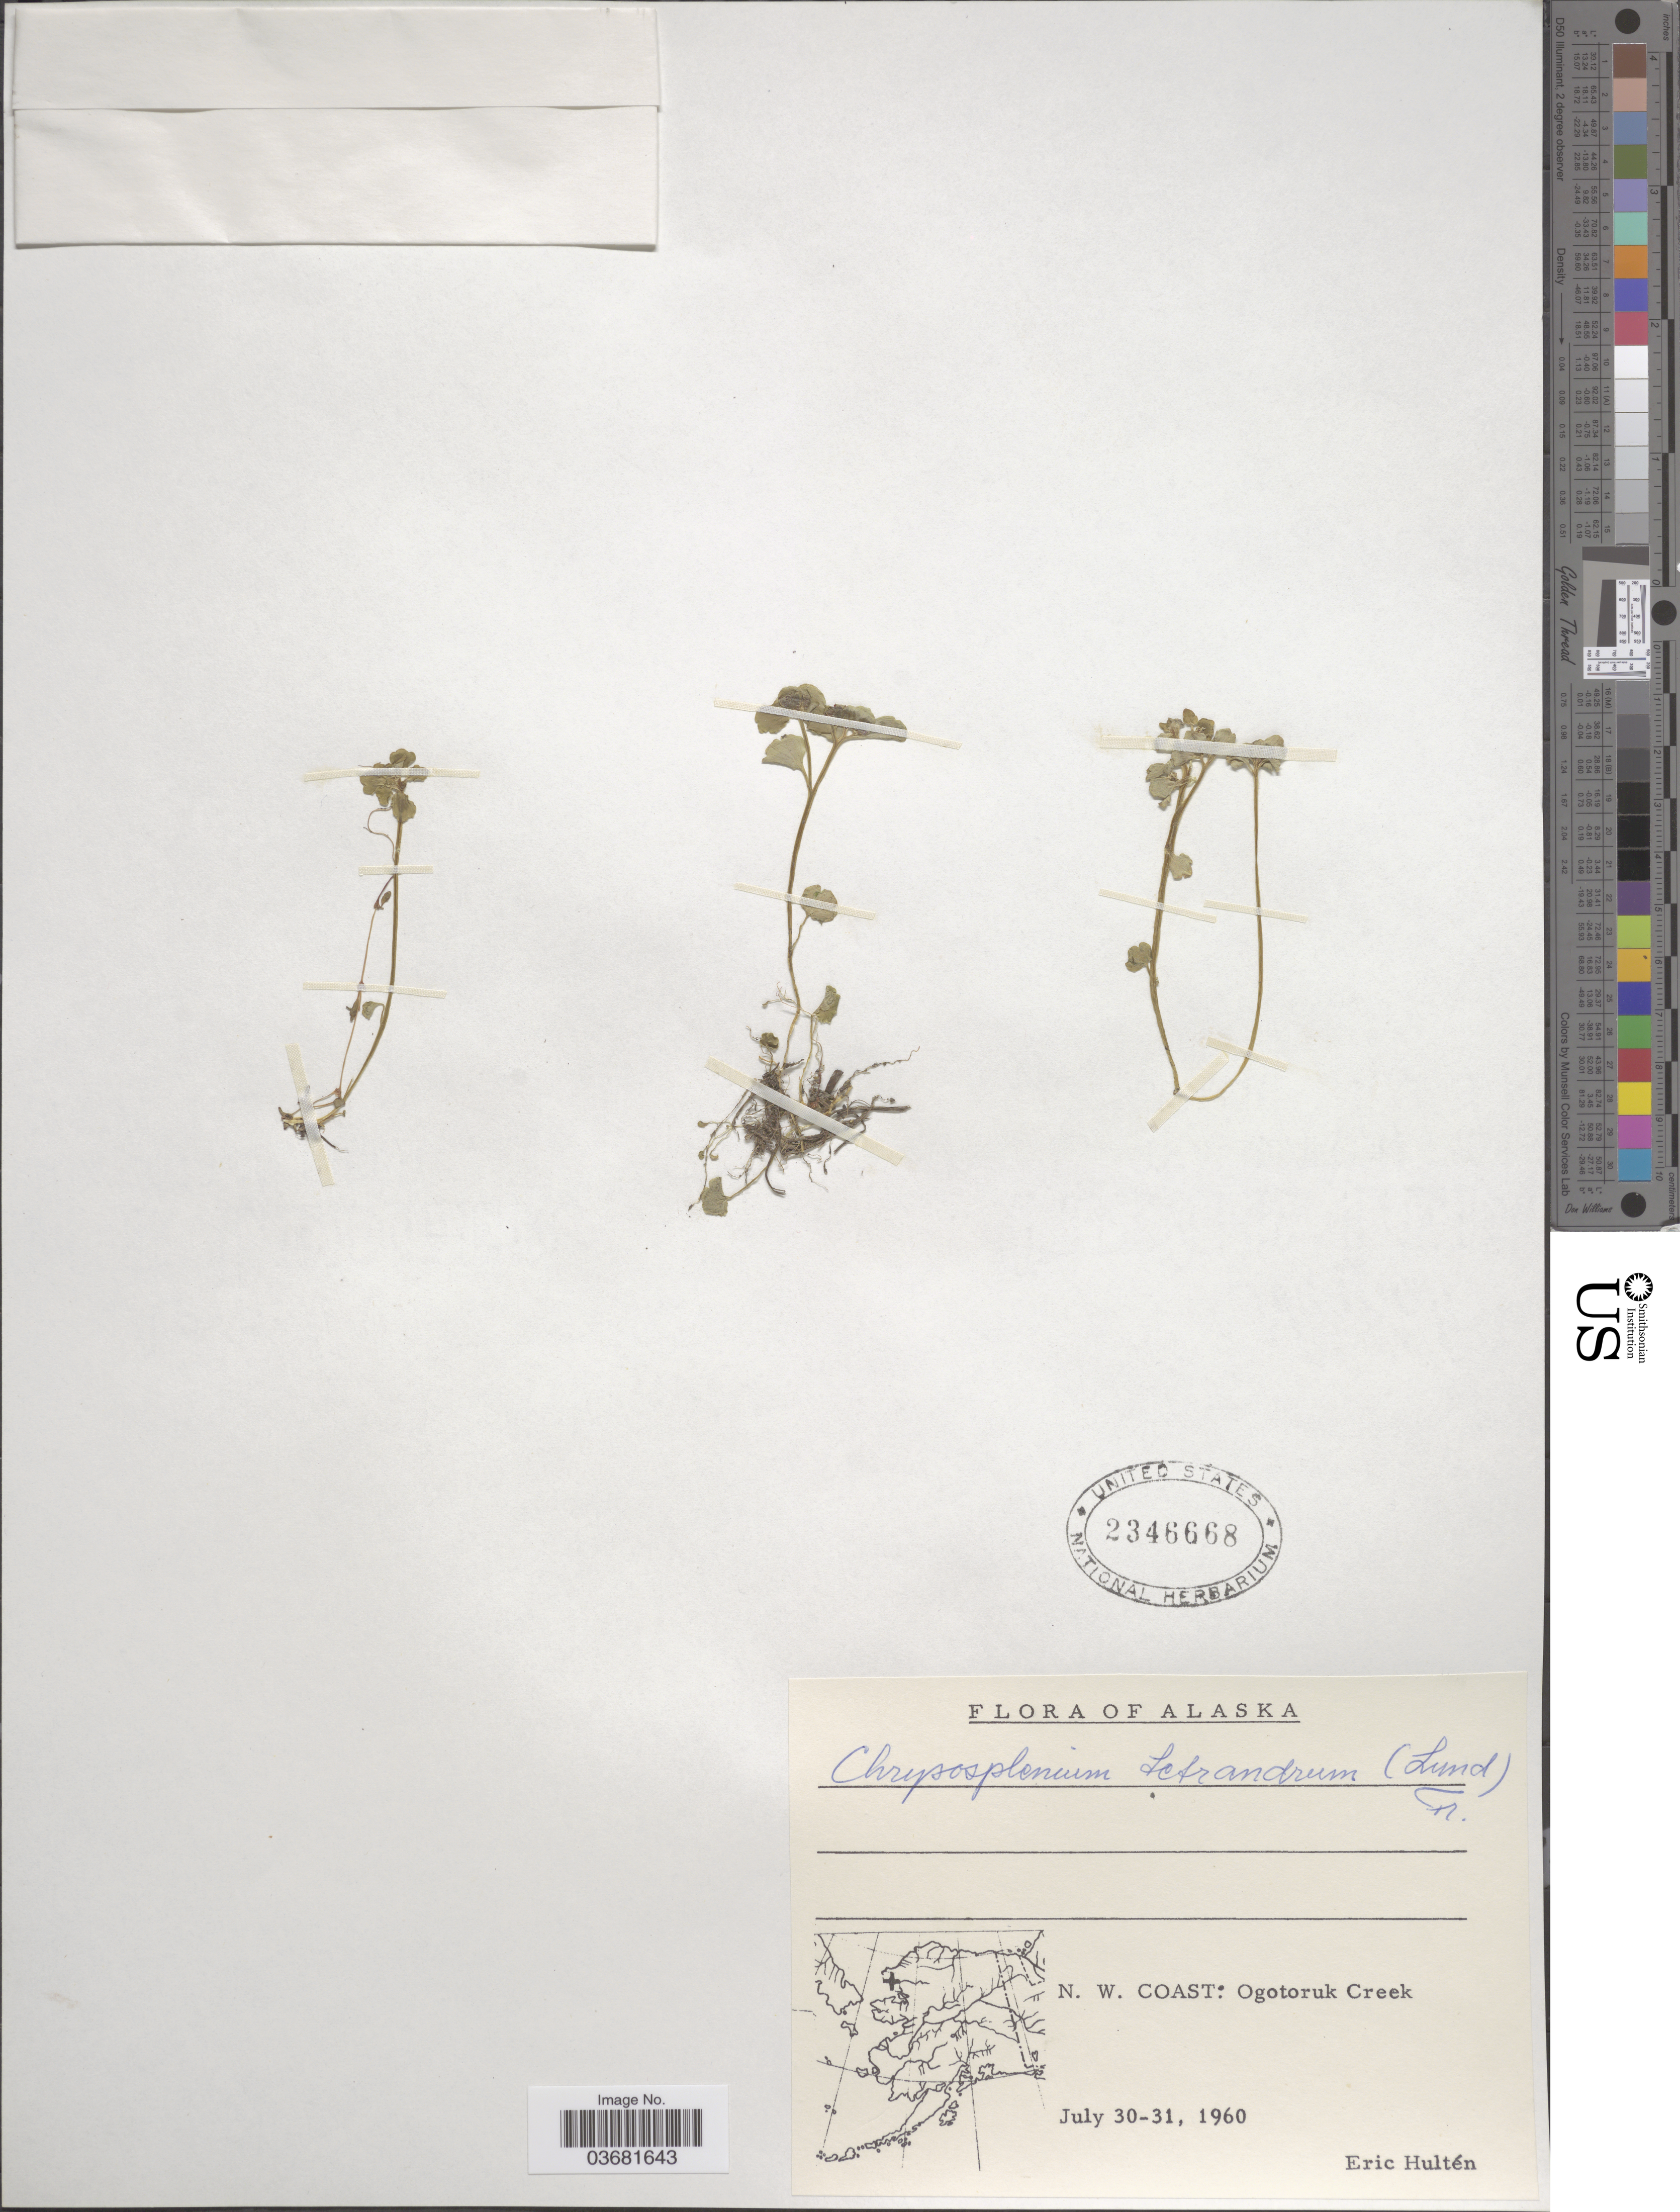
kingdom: Plantae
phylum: Tracheophyta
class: Magnoliopsida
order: Saxifragales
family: Saxifragaceae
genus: Chrysosplenium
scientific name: Chrysosplenium tetrandrum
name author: (N. Lund) Th. Fr.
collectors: E. G. Hultén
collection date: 1960-07-30/1960-07-31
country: United States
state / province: Alaska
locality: N.W. Coast: Ogotoruk Creek.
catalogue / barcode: US 2346668